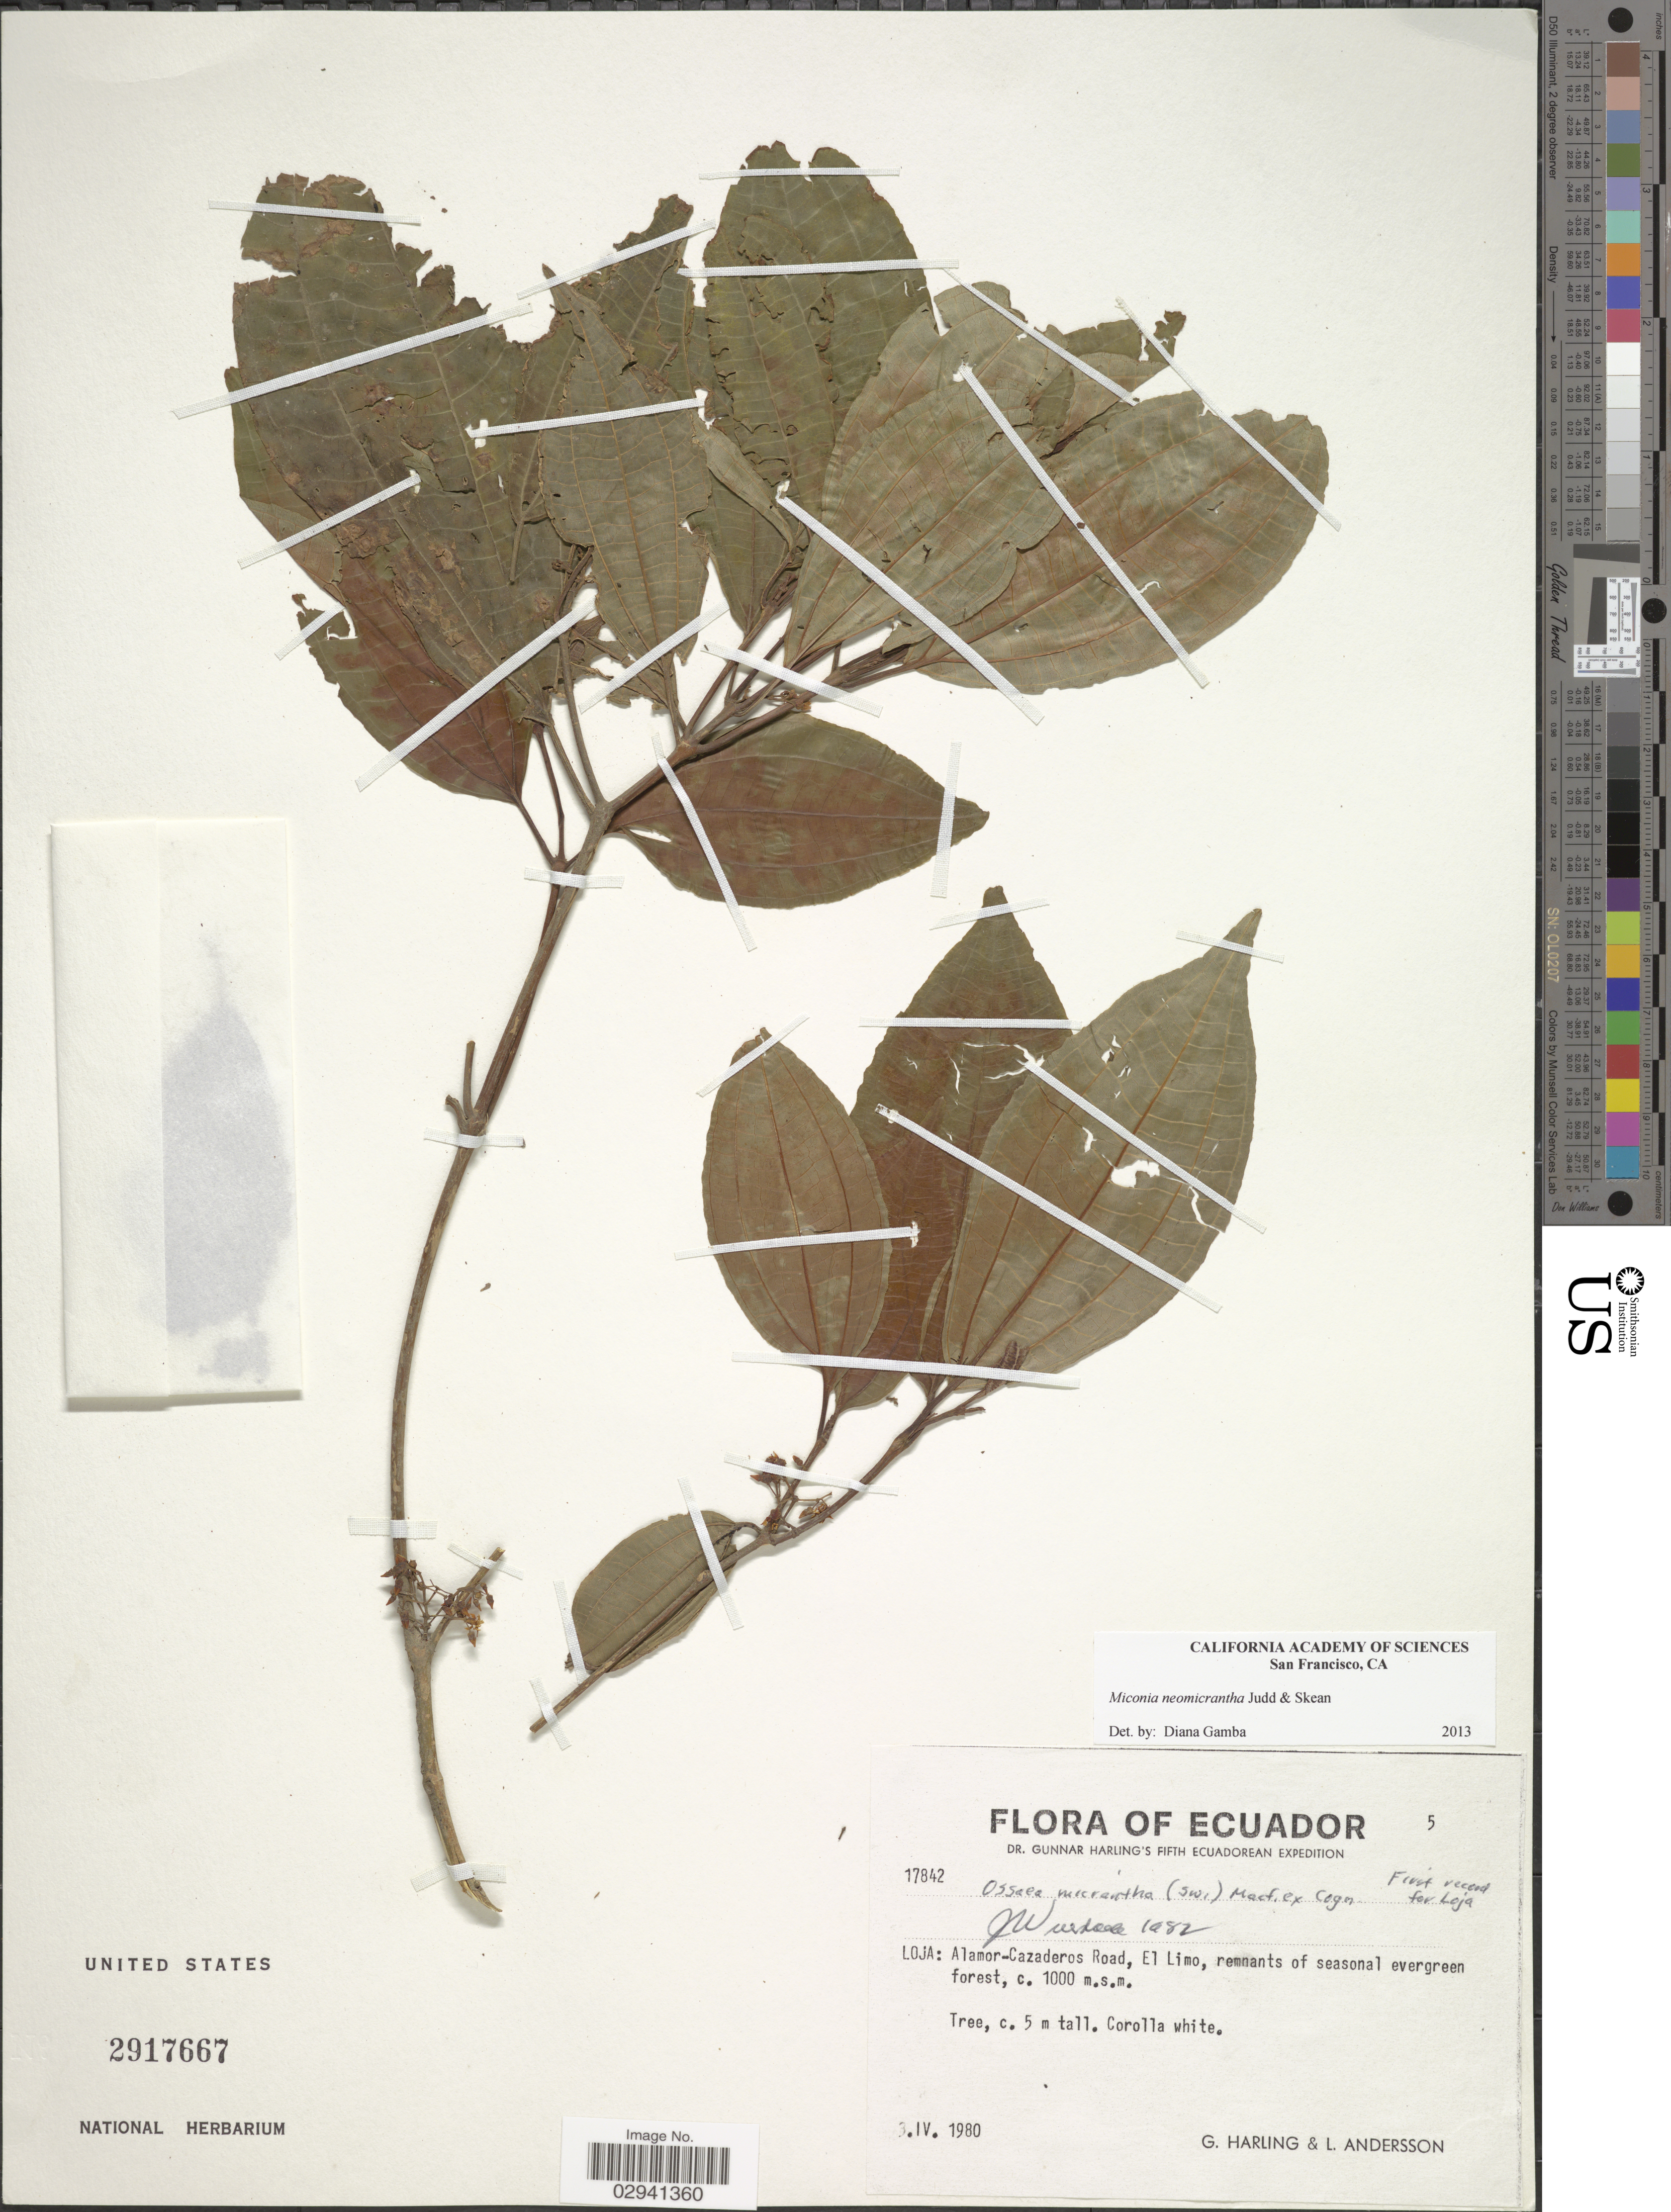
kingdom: Plantae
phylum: Tracheophyta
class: Magnoliopsida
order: Myrtales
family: Melastomataceae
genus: Miconia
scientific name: Miconia neomicrantha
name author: Judd & Skean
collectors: G. Harling & L. Andersson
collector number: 17842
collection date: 1980-04-03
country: Ecuador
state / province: Loja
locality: Alamor-Cazaderos Road, El Limo, remnants of seasonal evergreen forest.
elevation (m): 1000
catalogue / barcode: US 2917667